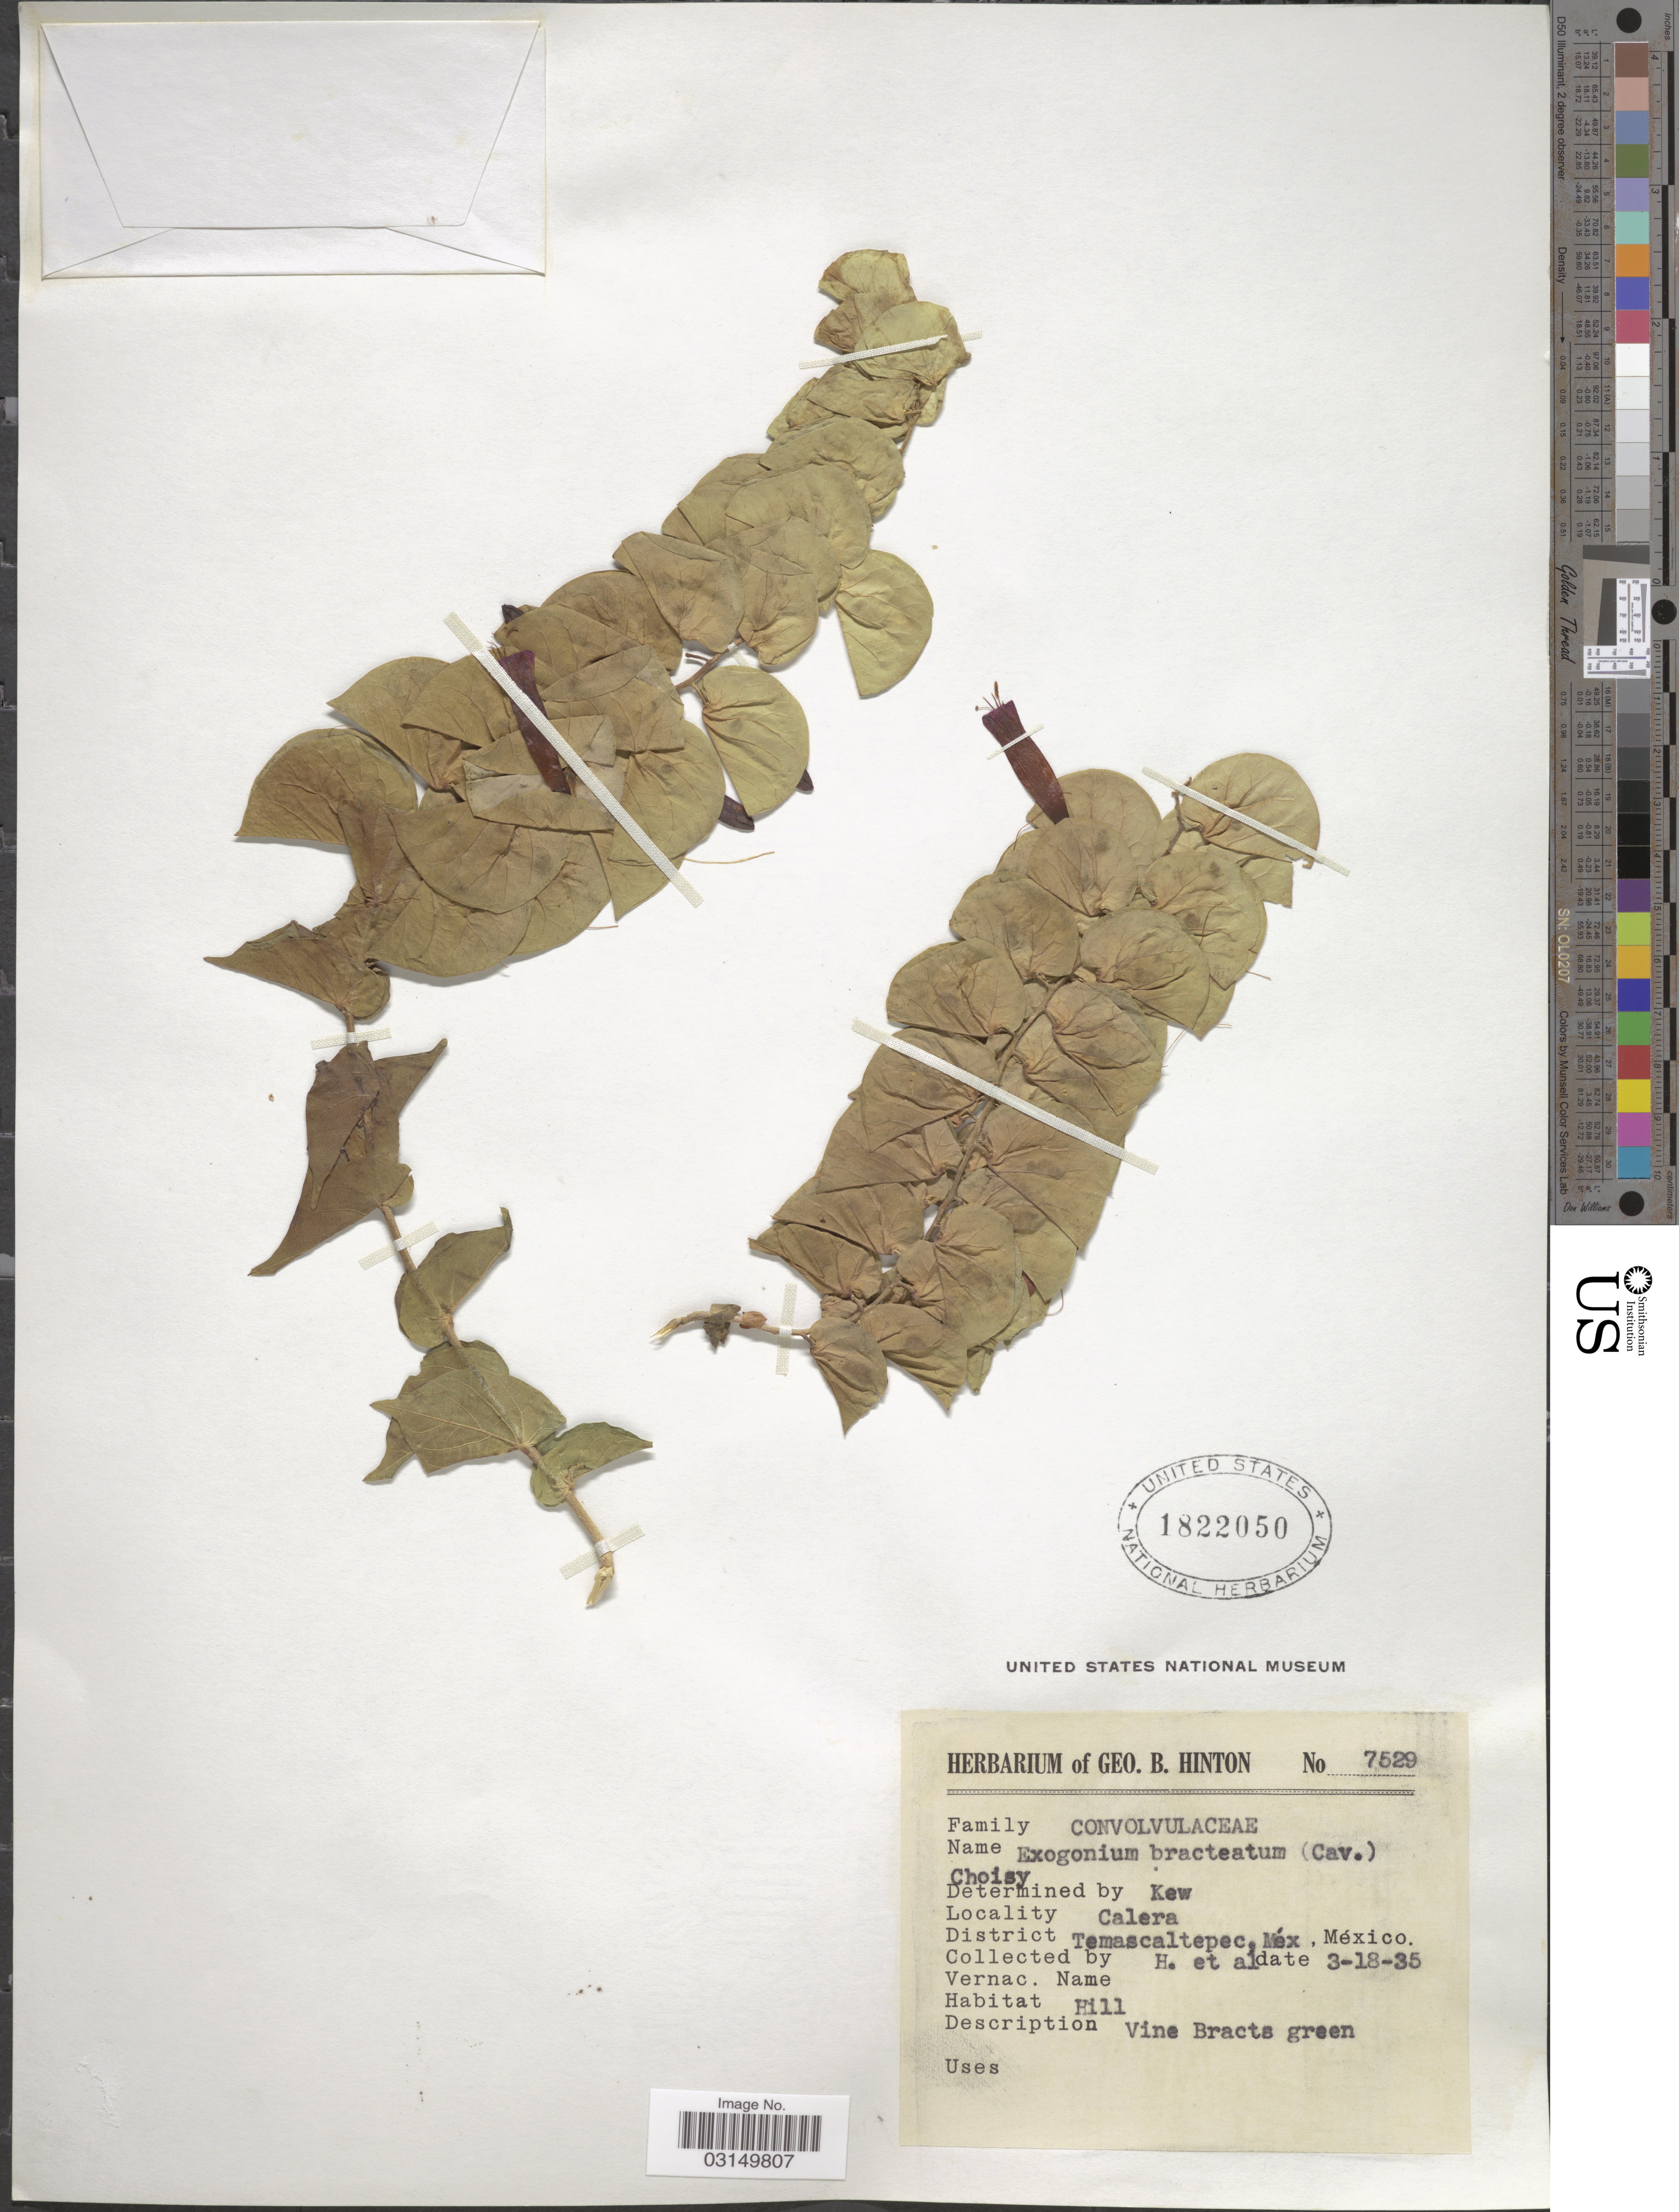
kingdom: Plantae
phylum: Tracheophyta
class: Magnoliopsida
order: Solanales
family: Convolvulaceae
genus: Ipomoea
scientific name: Ipomoea bracteata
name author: Cav.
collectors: G. B. Hinton & et al.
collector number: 7529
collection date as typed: Transcribed d/m/y: 18/3/35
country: Mexico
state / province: México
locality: Calera, District Temascaltepec, Méx., México.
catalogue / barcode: US 1822050